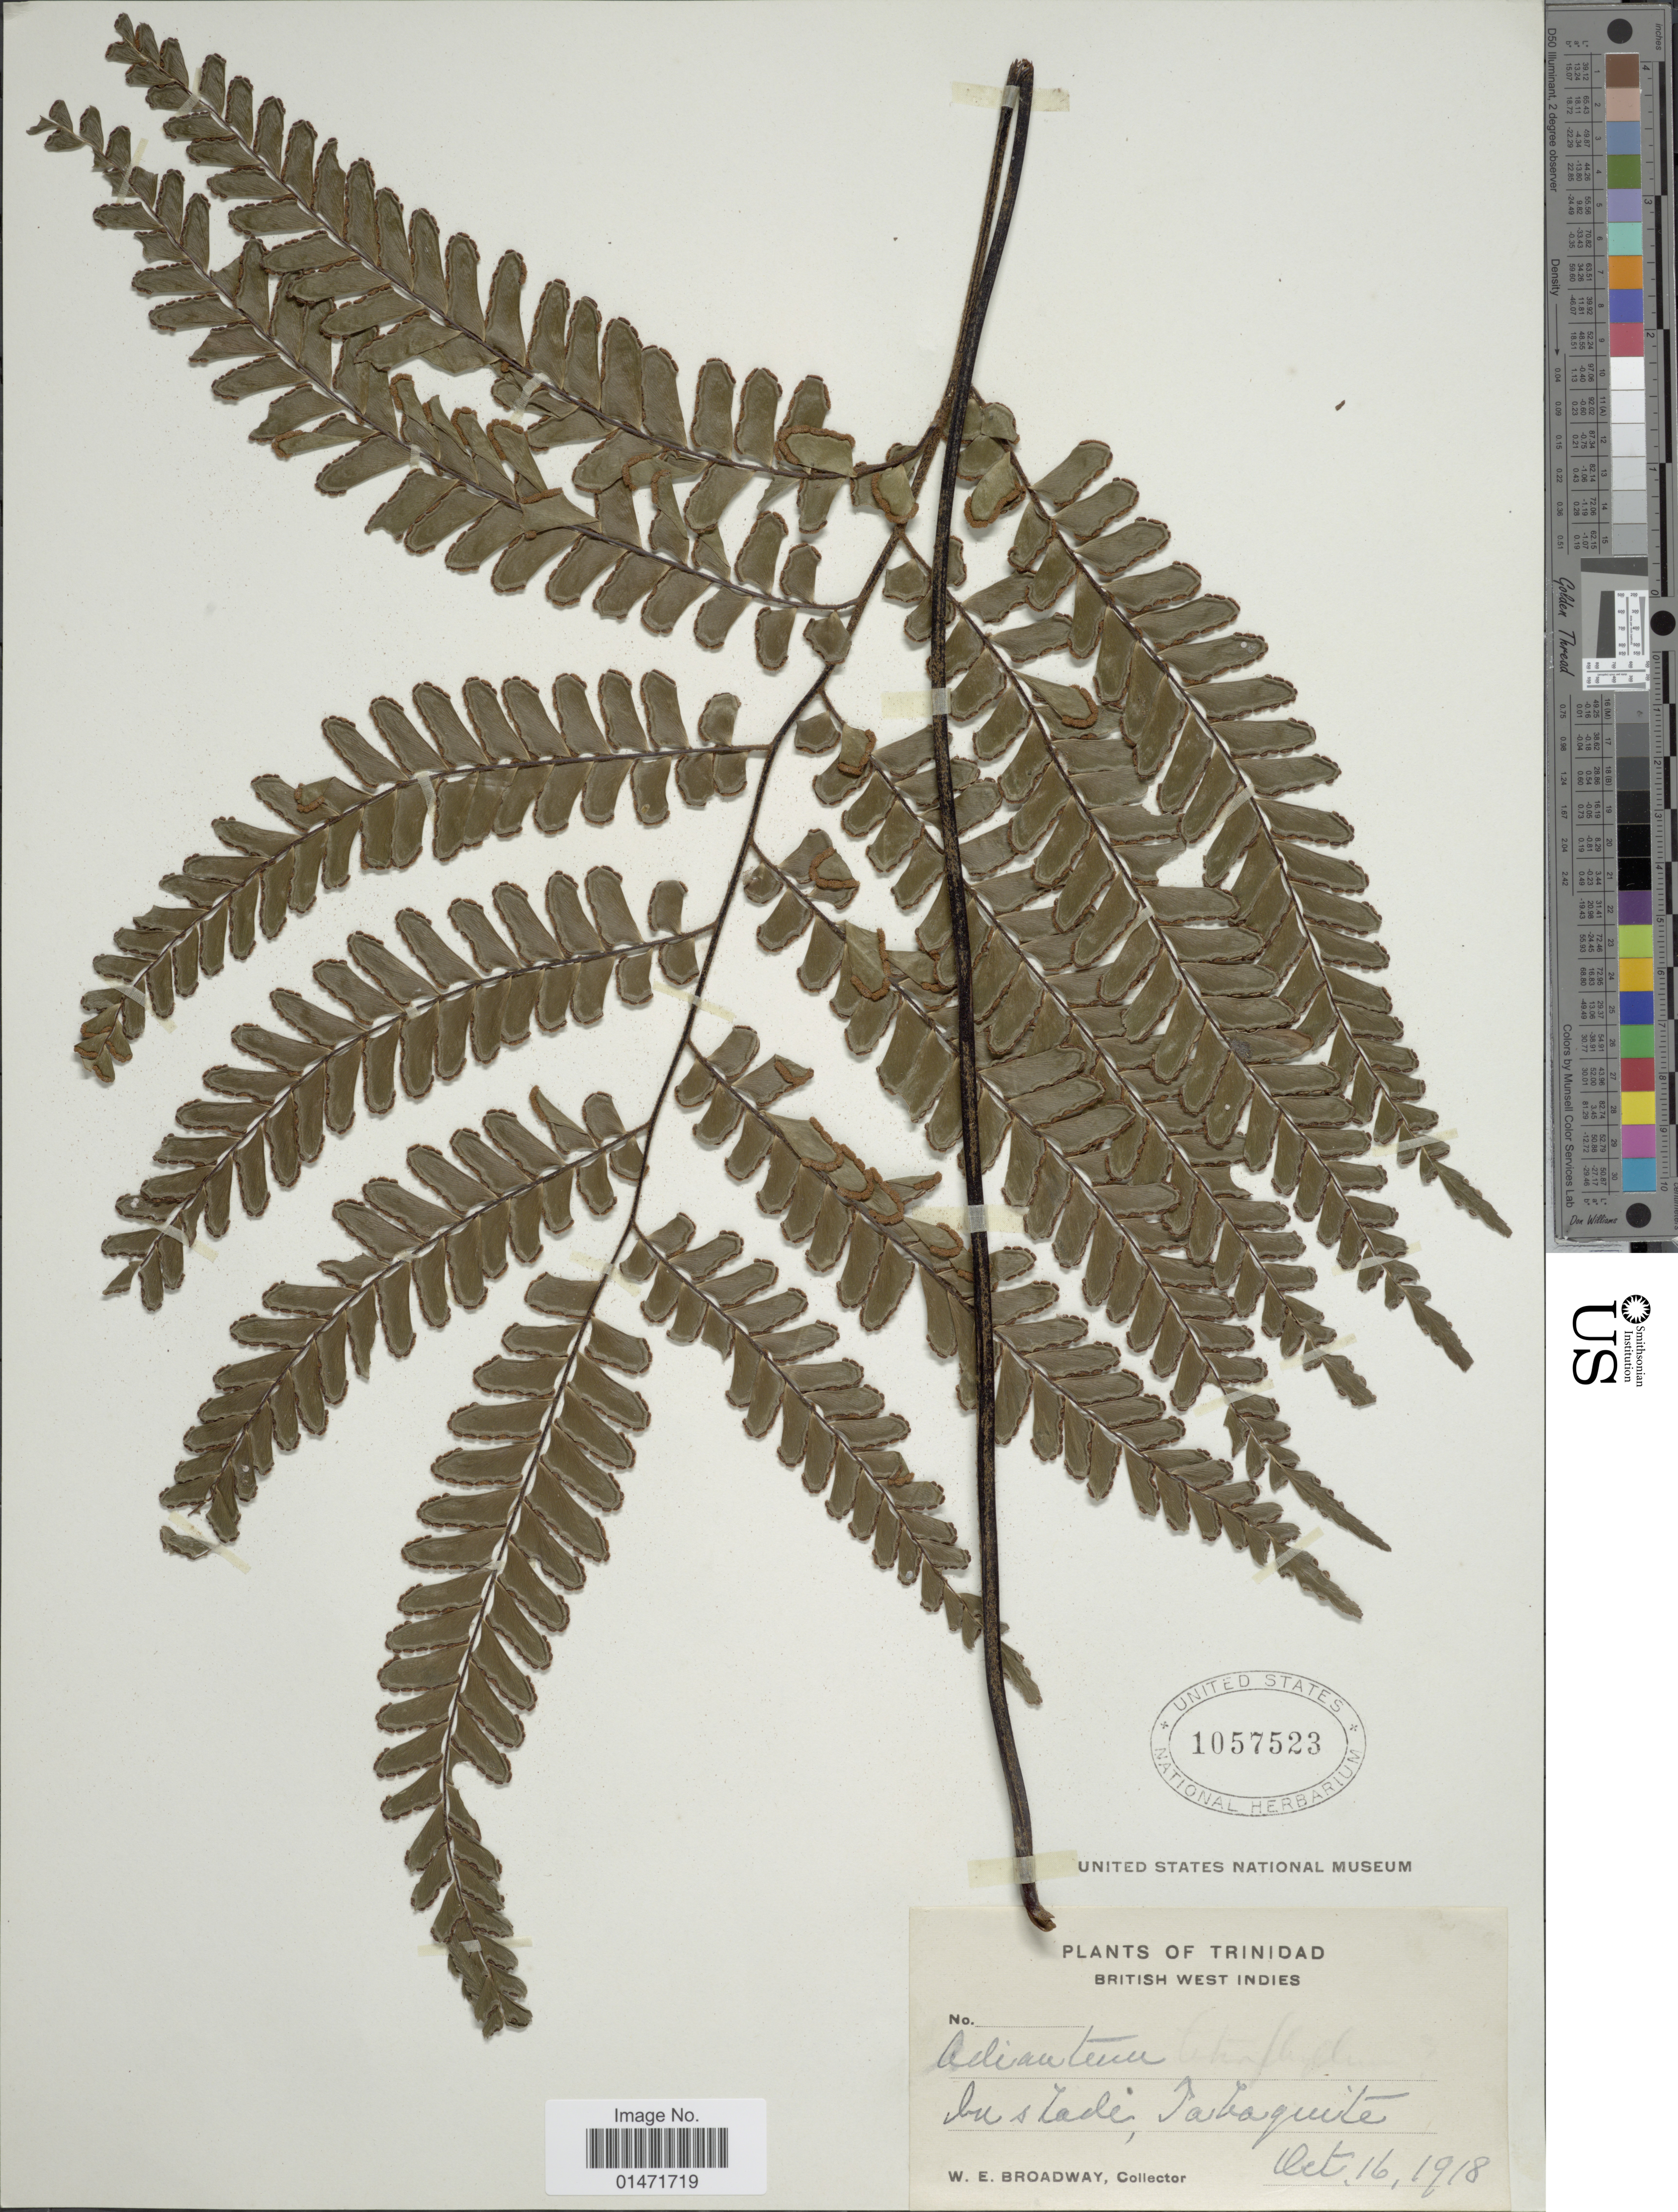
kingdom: Plantae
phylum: Tracheophyta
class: Polypodiopsida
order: Polypodiales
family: Pteridaceae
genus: Adiantum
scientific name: Adiantum tetraphyllum x A. villosum L.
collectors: W. E. Broadway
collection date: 1918-10-16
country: Trinidad and Tobago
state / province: Trinidad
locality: British West Indies. Tabaquite, in shade.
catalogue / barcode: US 1057523